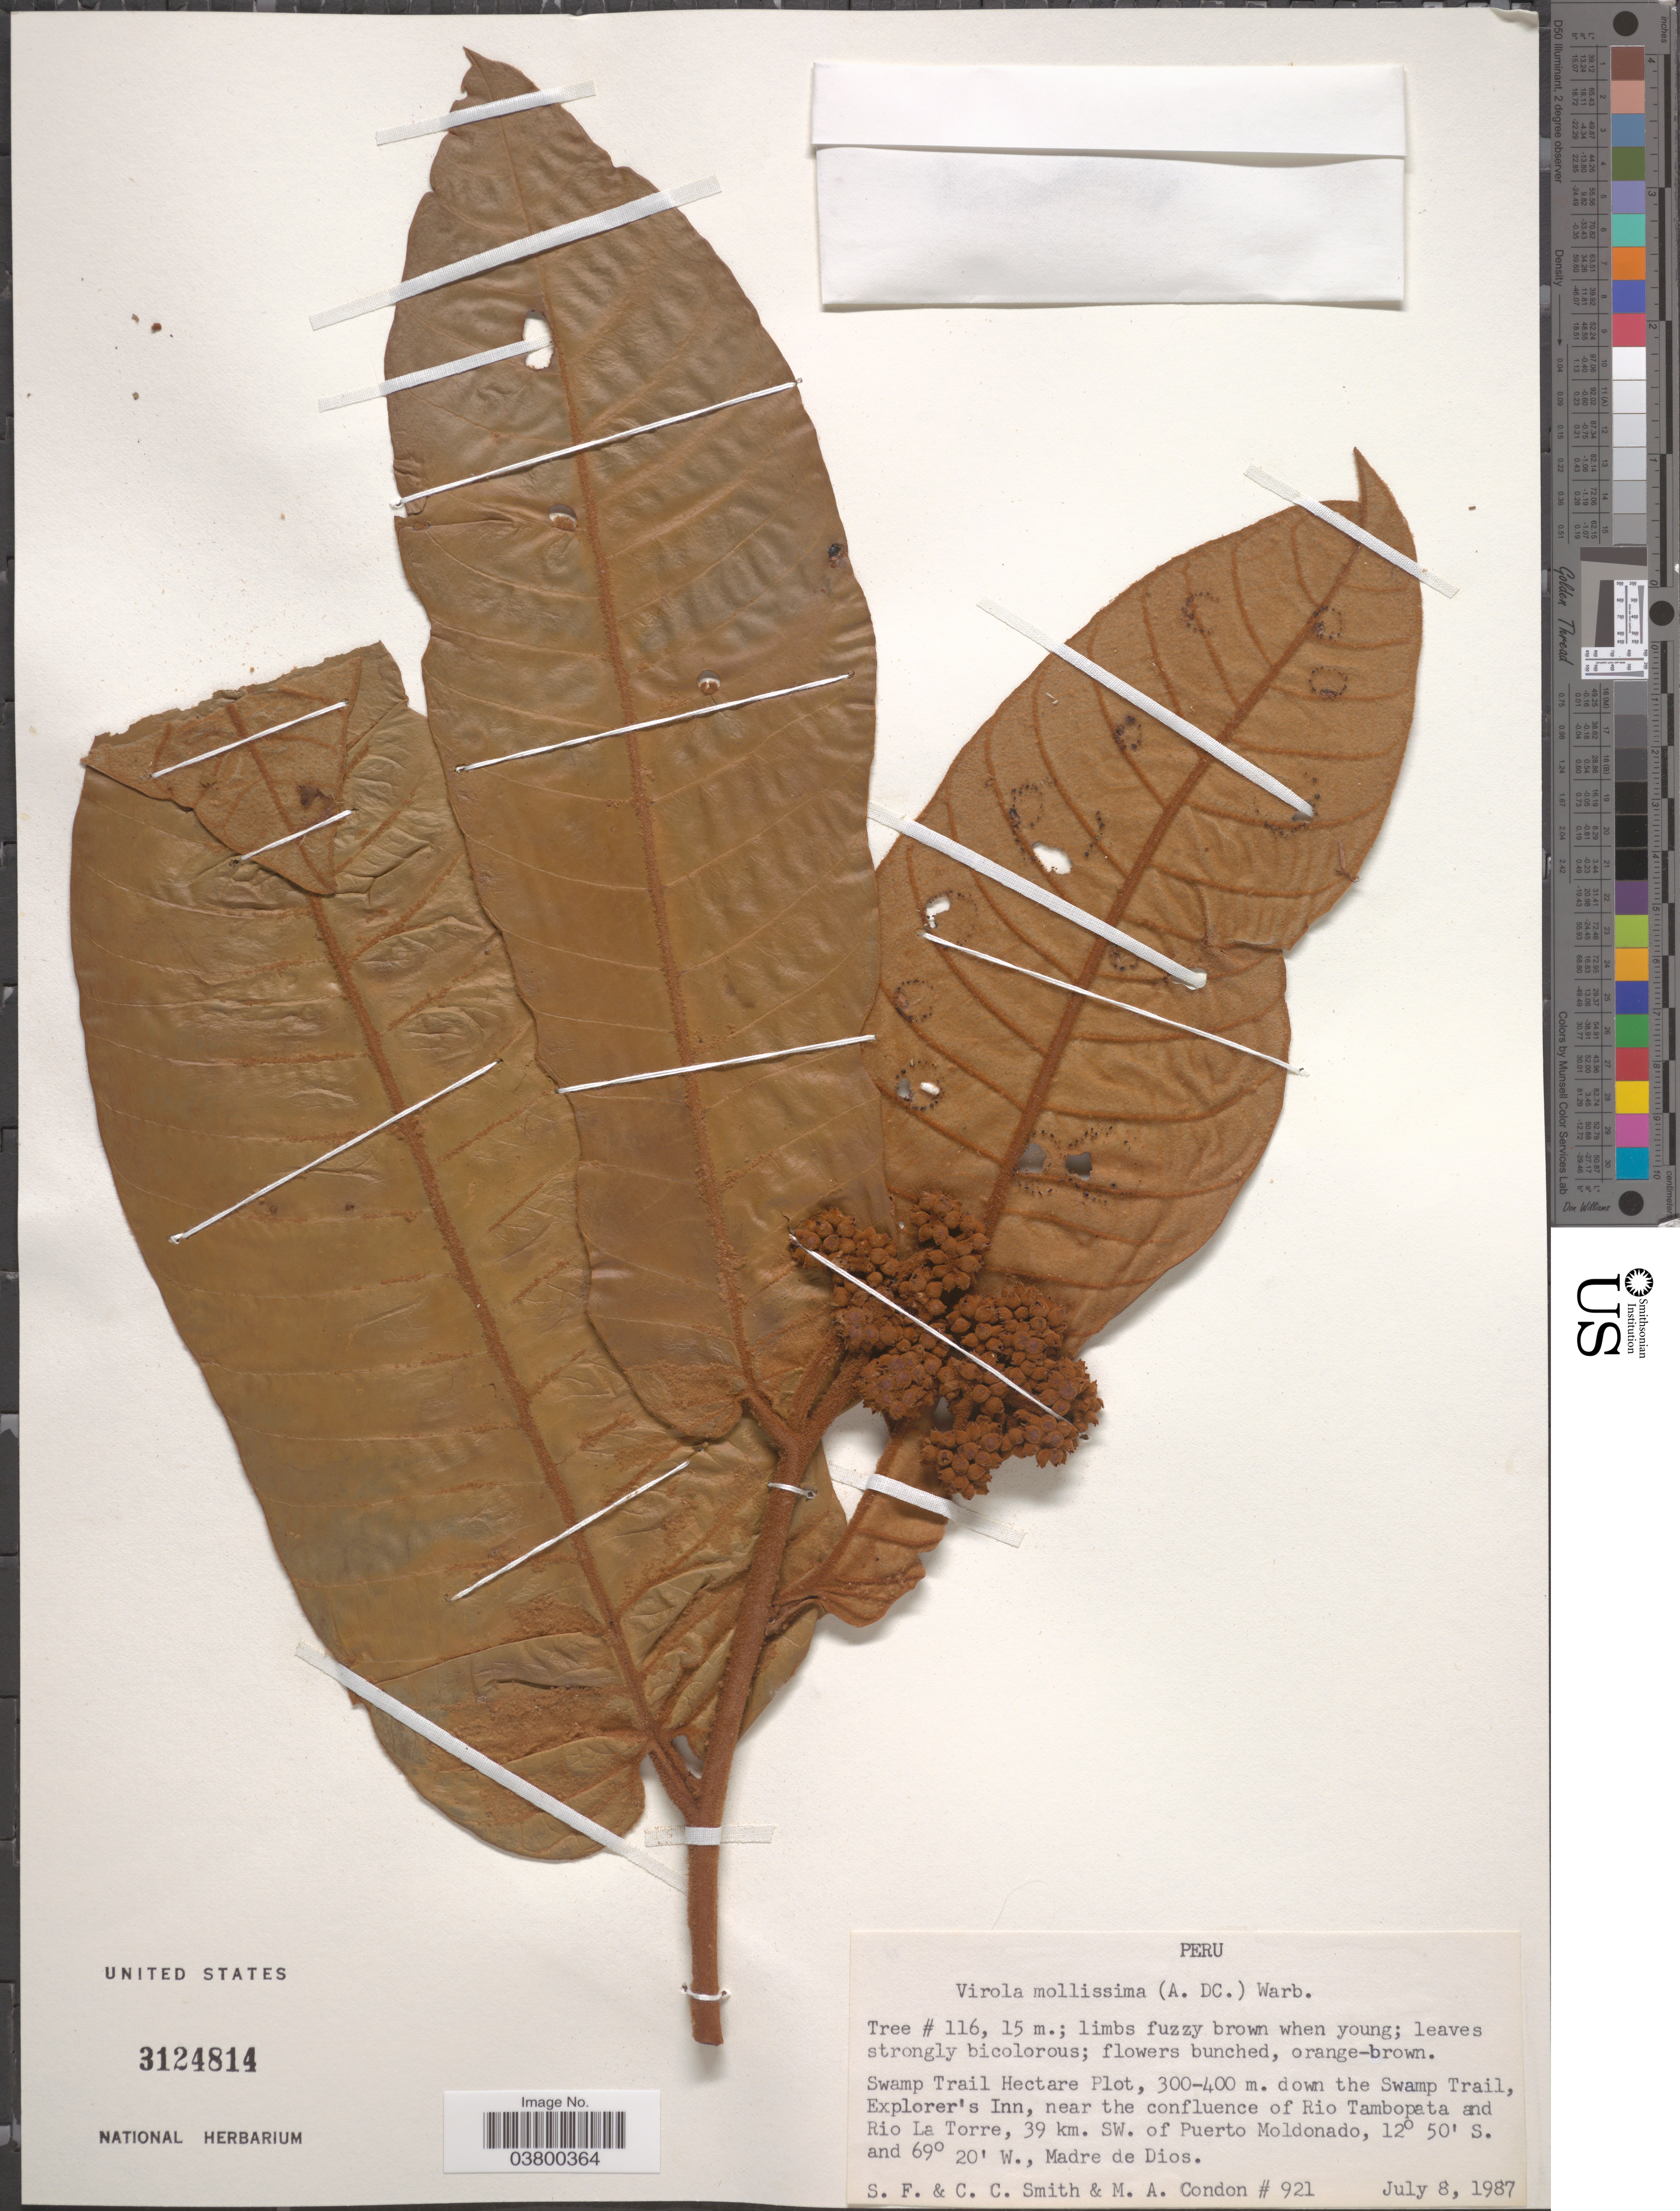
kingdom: Plantae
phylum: Tracheophyta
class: Magnoliopsida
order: Magnoliales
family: Myristicaceae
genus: Virola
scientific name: Virola mollissima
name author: Warb.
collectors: S.F. Smith, C. C. Smith & M. Condon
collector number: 921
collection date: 1987-07-08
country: Peru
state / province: Madre de Dios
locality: Swamp Trail Hectare Plot, 300-400 m. down the Swamp Trail, Explorer's Inn, near the confluence of Rio Tambopata and Rio La Torre, 39 km. SW. of Puerto Moldonado.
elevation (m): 300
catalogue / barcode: US 3124814